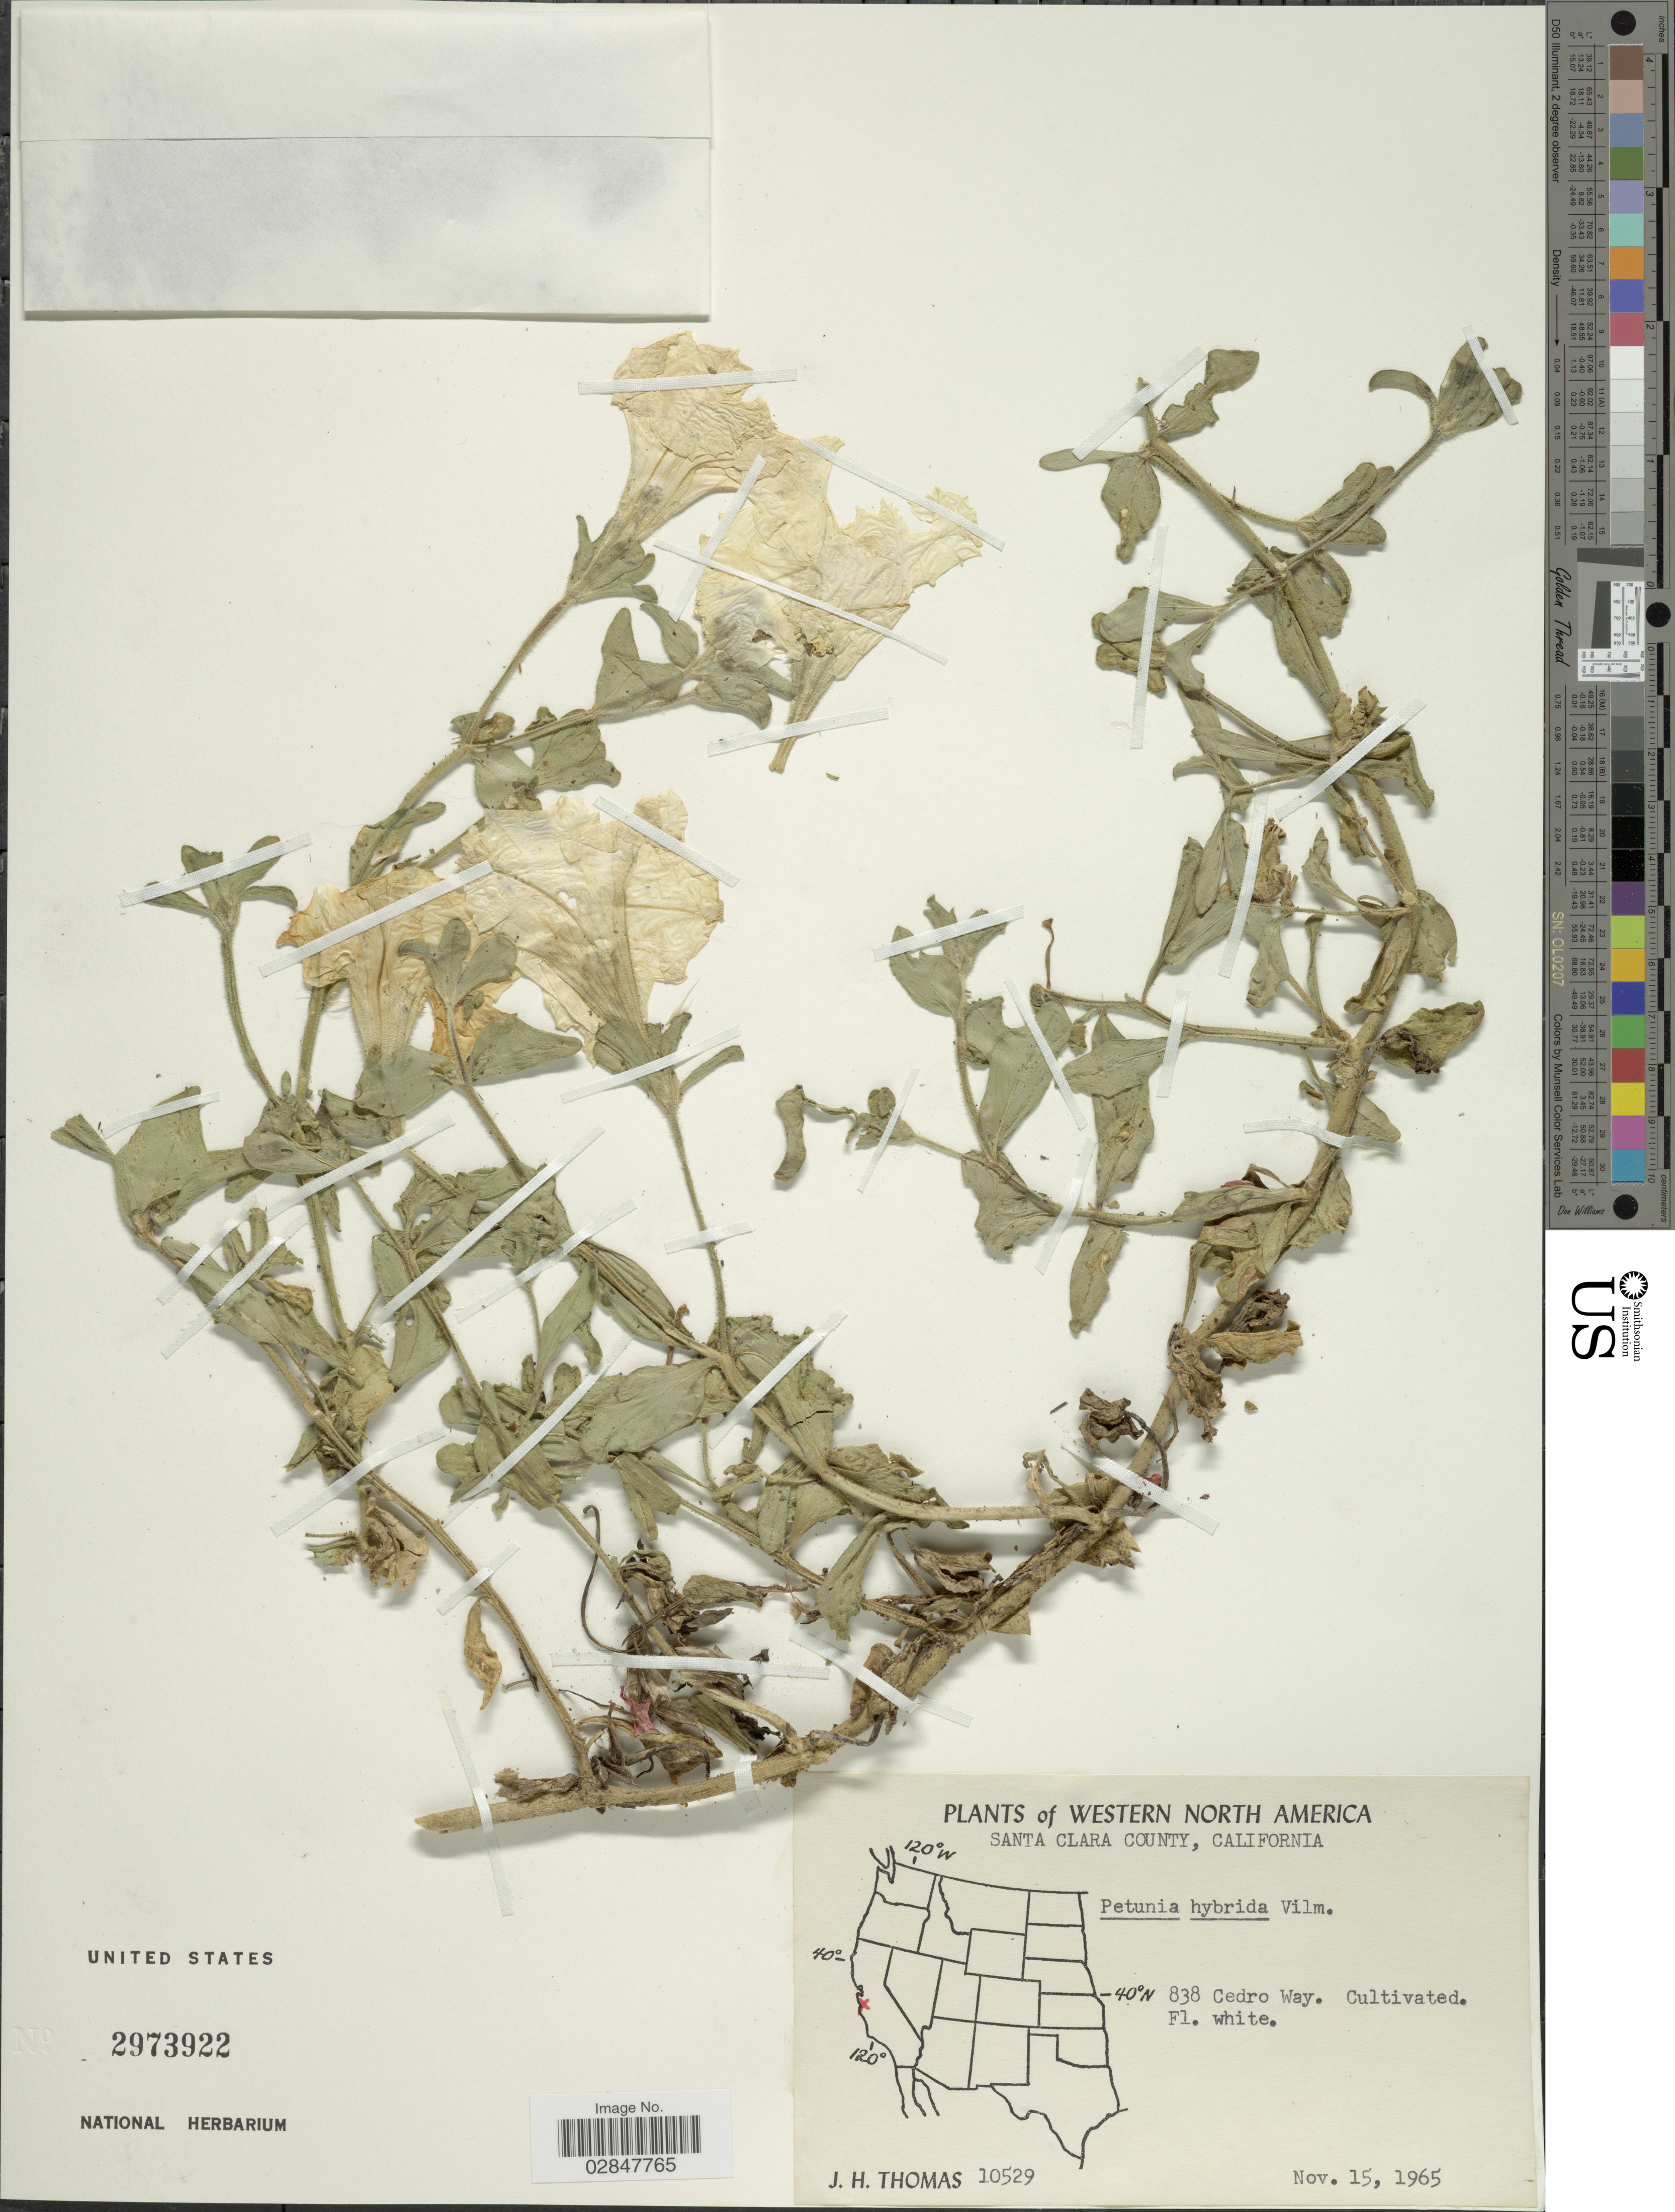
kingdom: Plantae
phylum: Tracheophyta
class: Magnoliopsida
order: Solanales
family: Solanaceae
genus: Petunia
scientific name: Petunia hybrida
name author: E. Vilm.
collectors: J. H. Thomas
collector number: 10529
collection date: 1965-11-15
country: United States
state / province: California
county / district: Santa Clara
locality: Santa Clara County, 838 Cedro Way.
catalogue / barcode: US 2973922